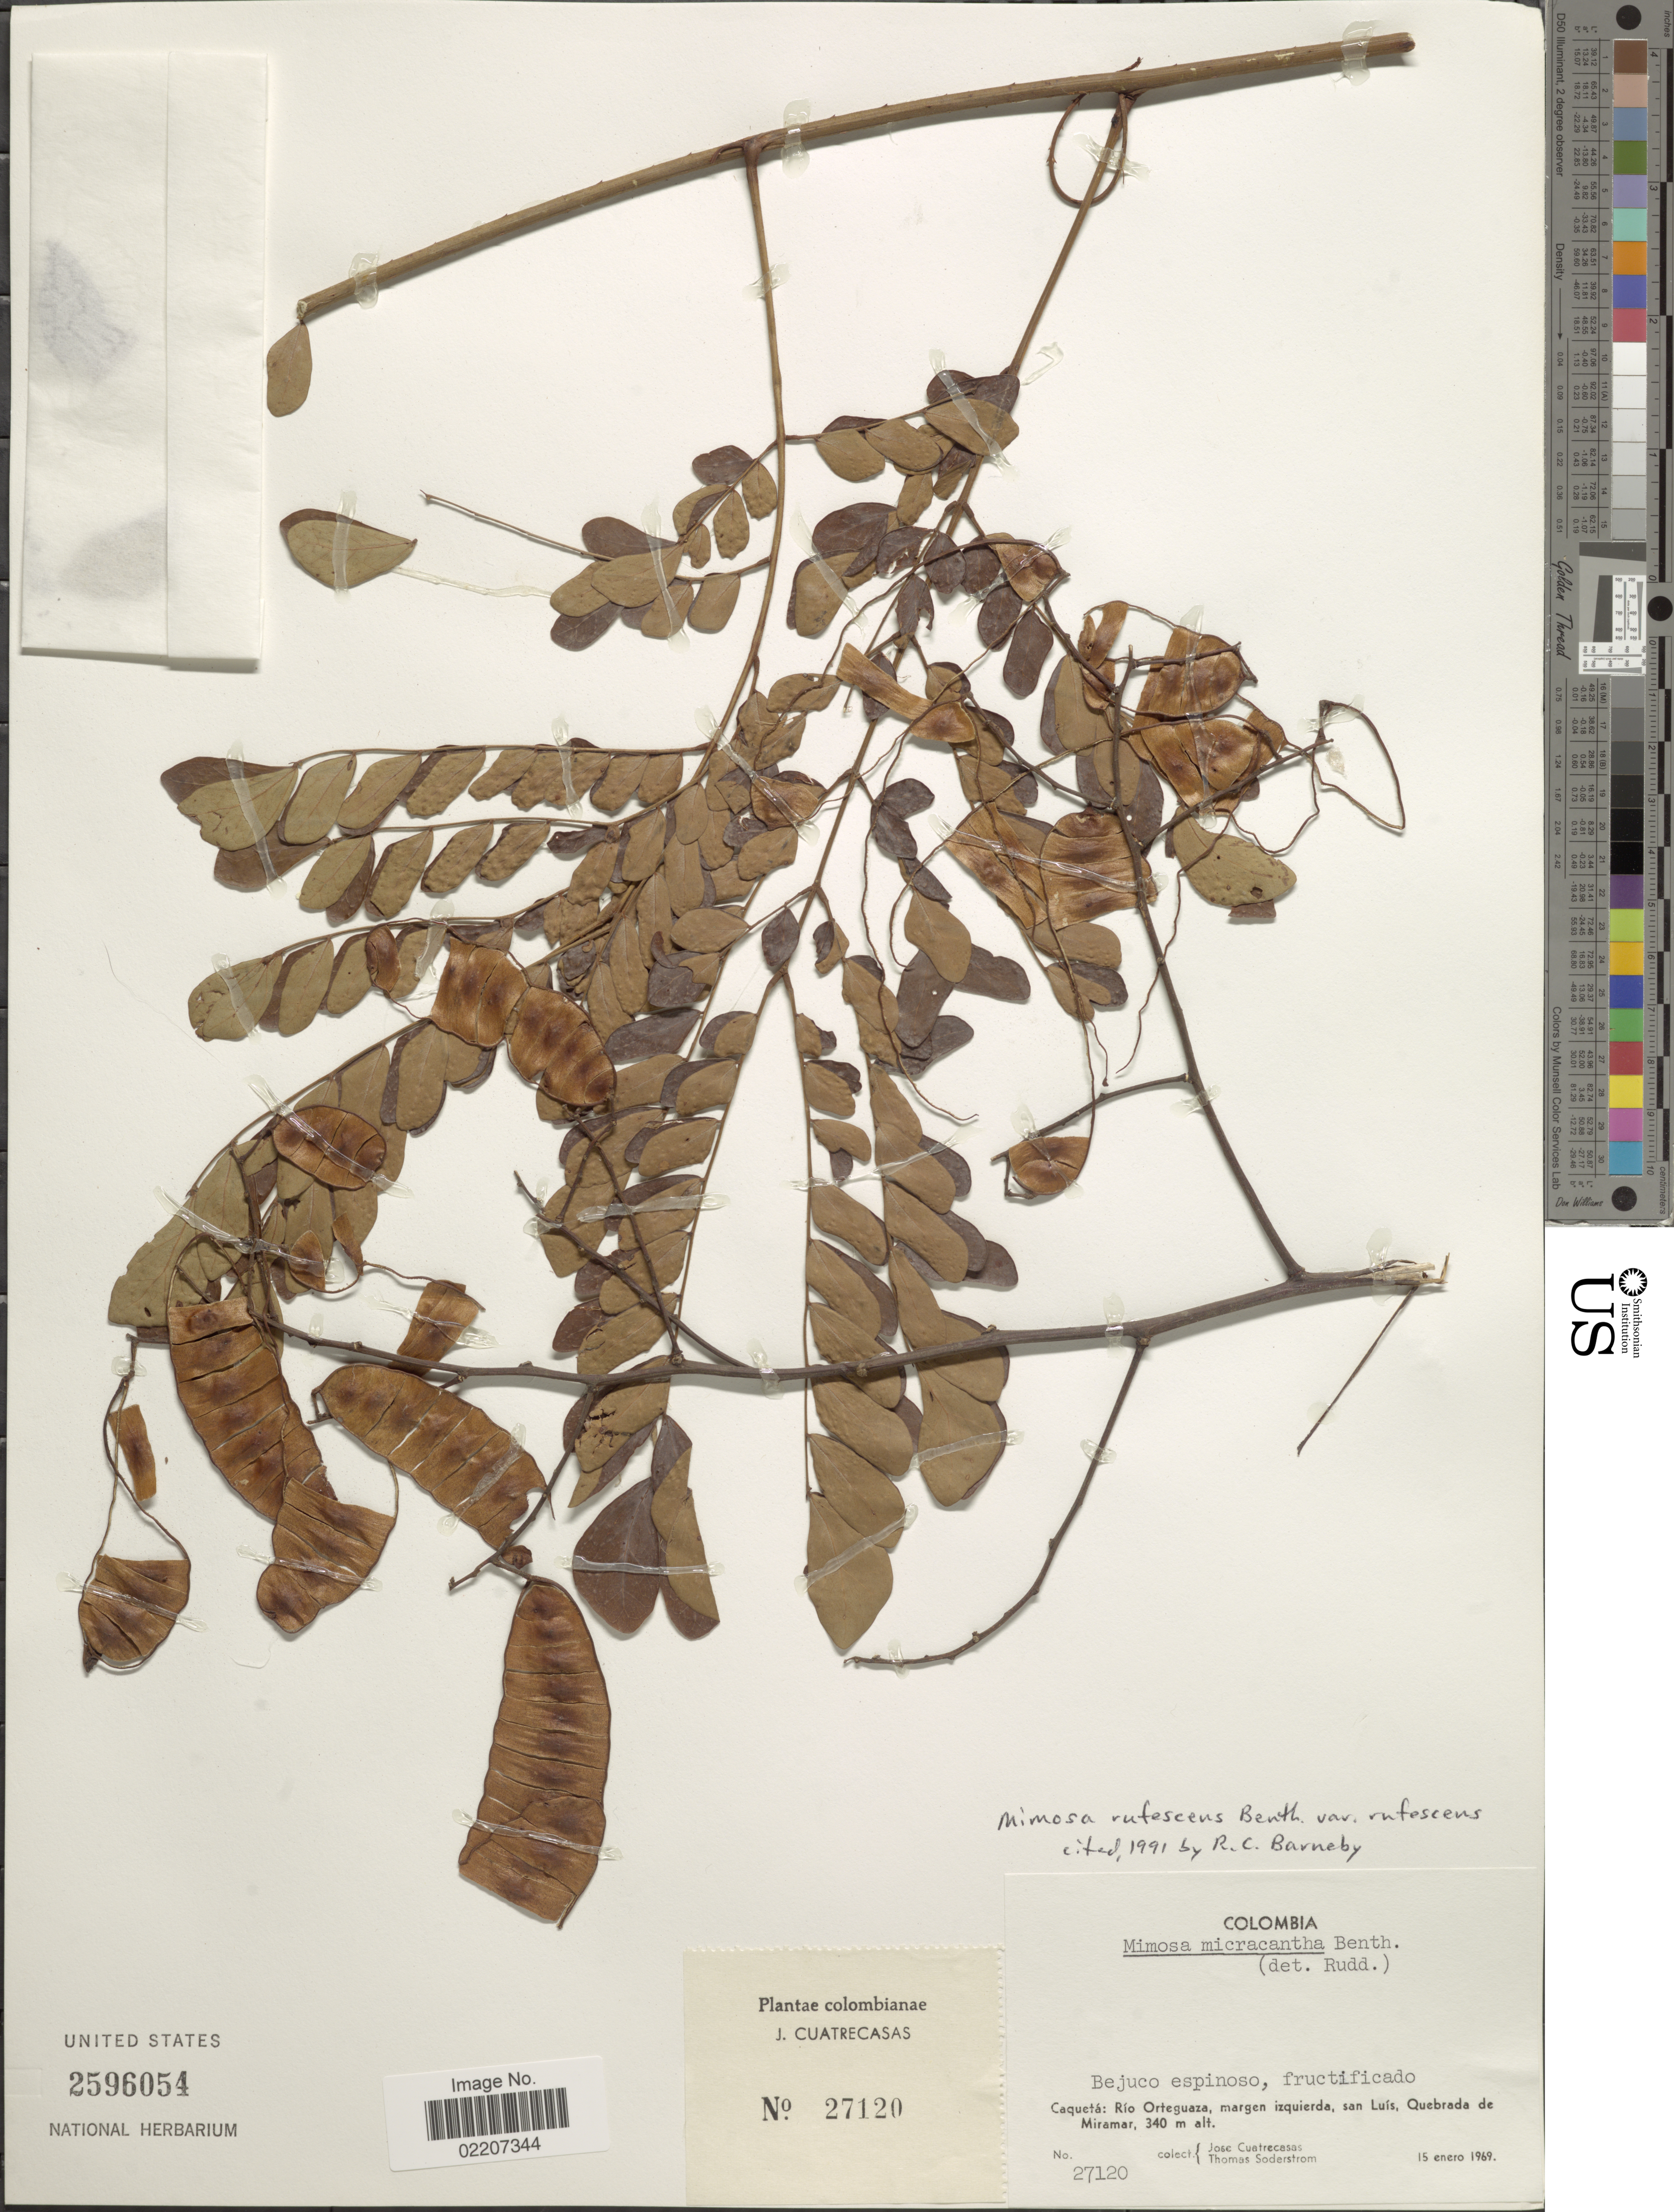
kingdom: Plantae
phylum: Tracheophyta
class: Magnoliopsida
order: Fabales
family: Fabaceae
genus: Mimosa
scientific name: Mimosa rufescens var. rufescens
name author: Benth.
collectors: J. Cuatrecasas & T. R. Soderstrom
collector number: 27120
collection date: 1969-01-15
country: Colombia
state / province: Caquetá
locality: Caqueta: Rio Orteguaza, margen izquierda, san luis, Quebrada de Miramar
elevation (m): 340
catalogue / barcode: US 2596054